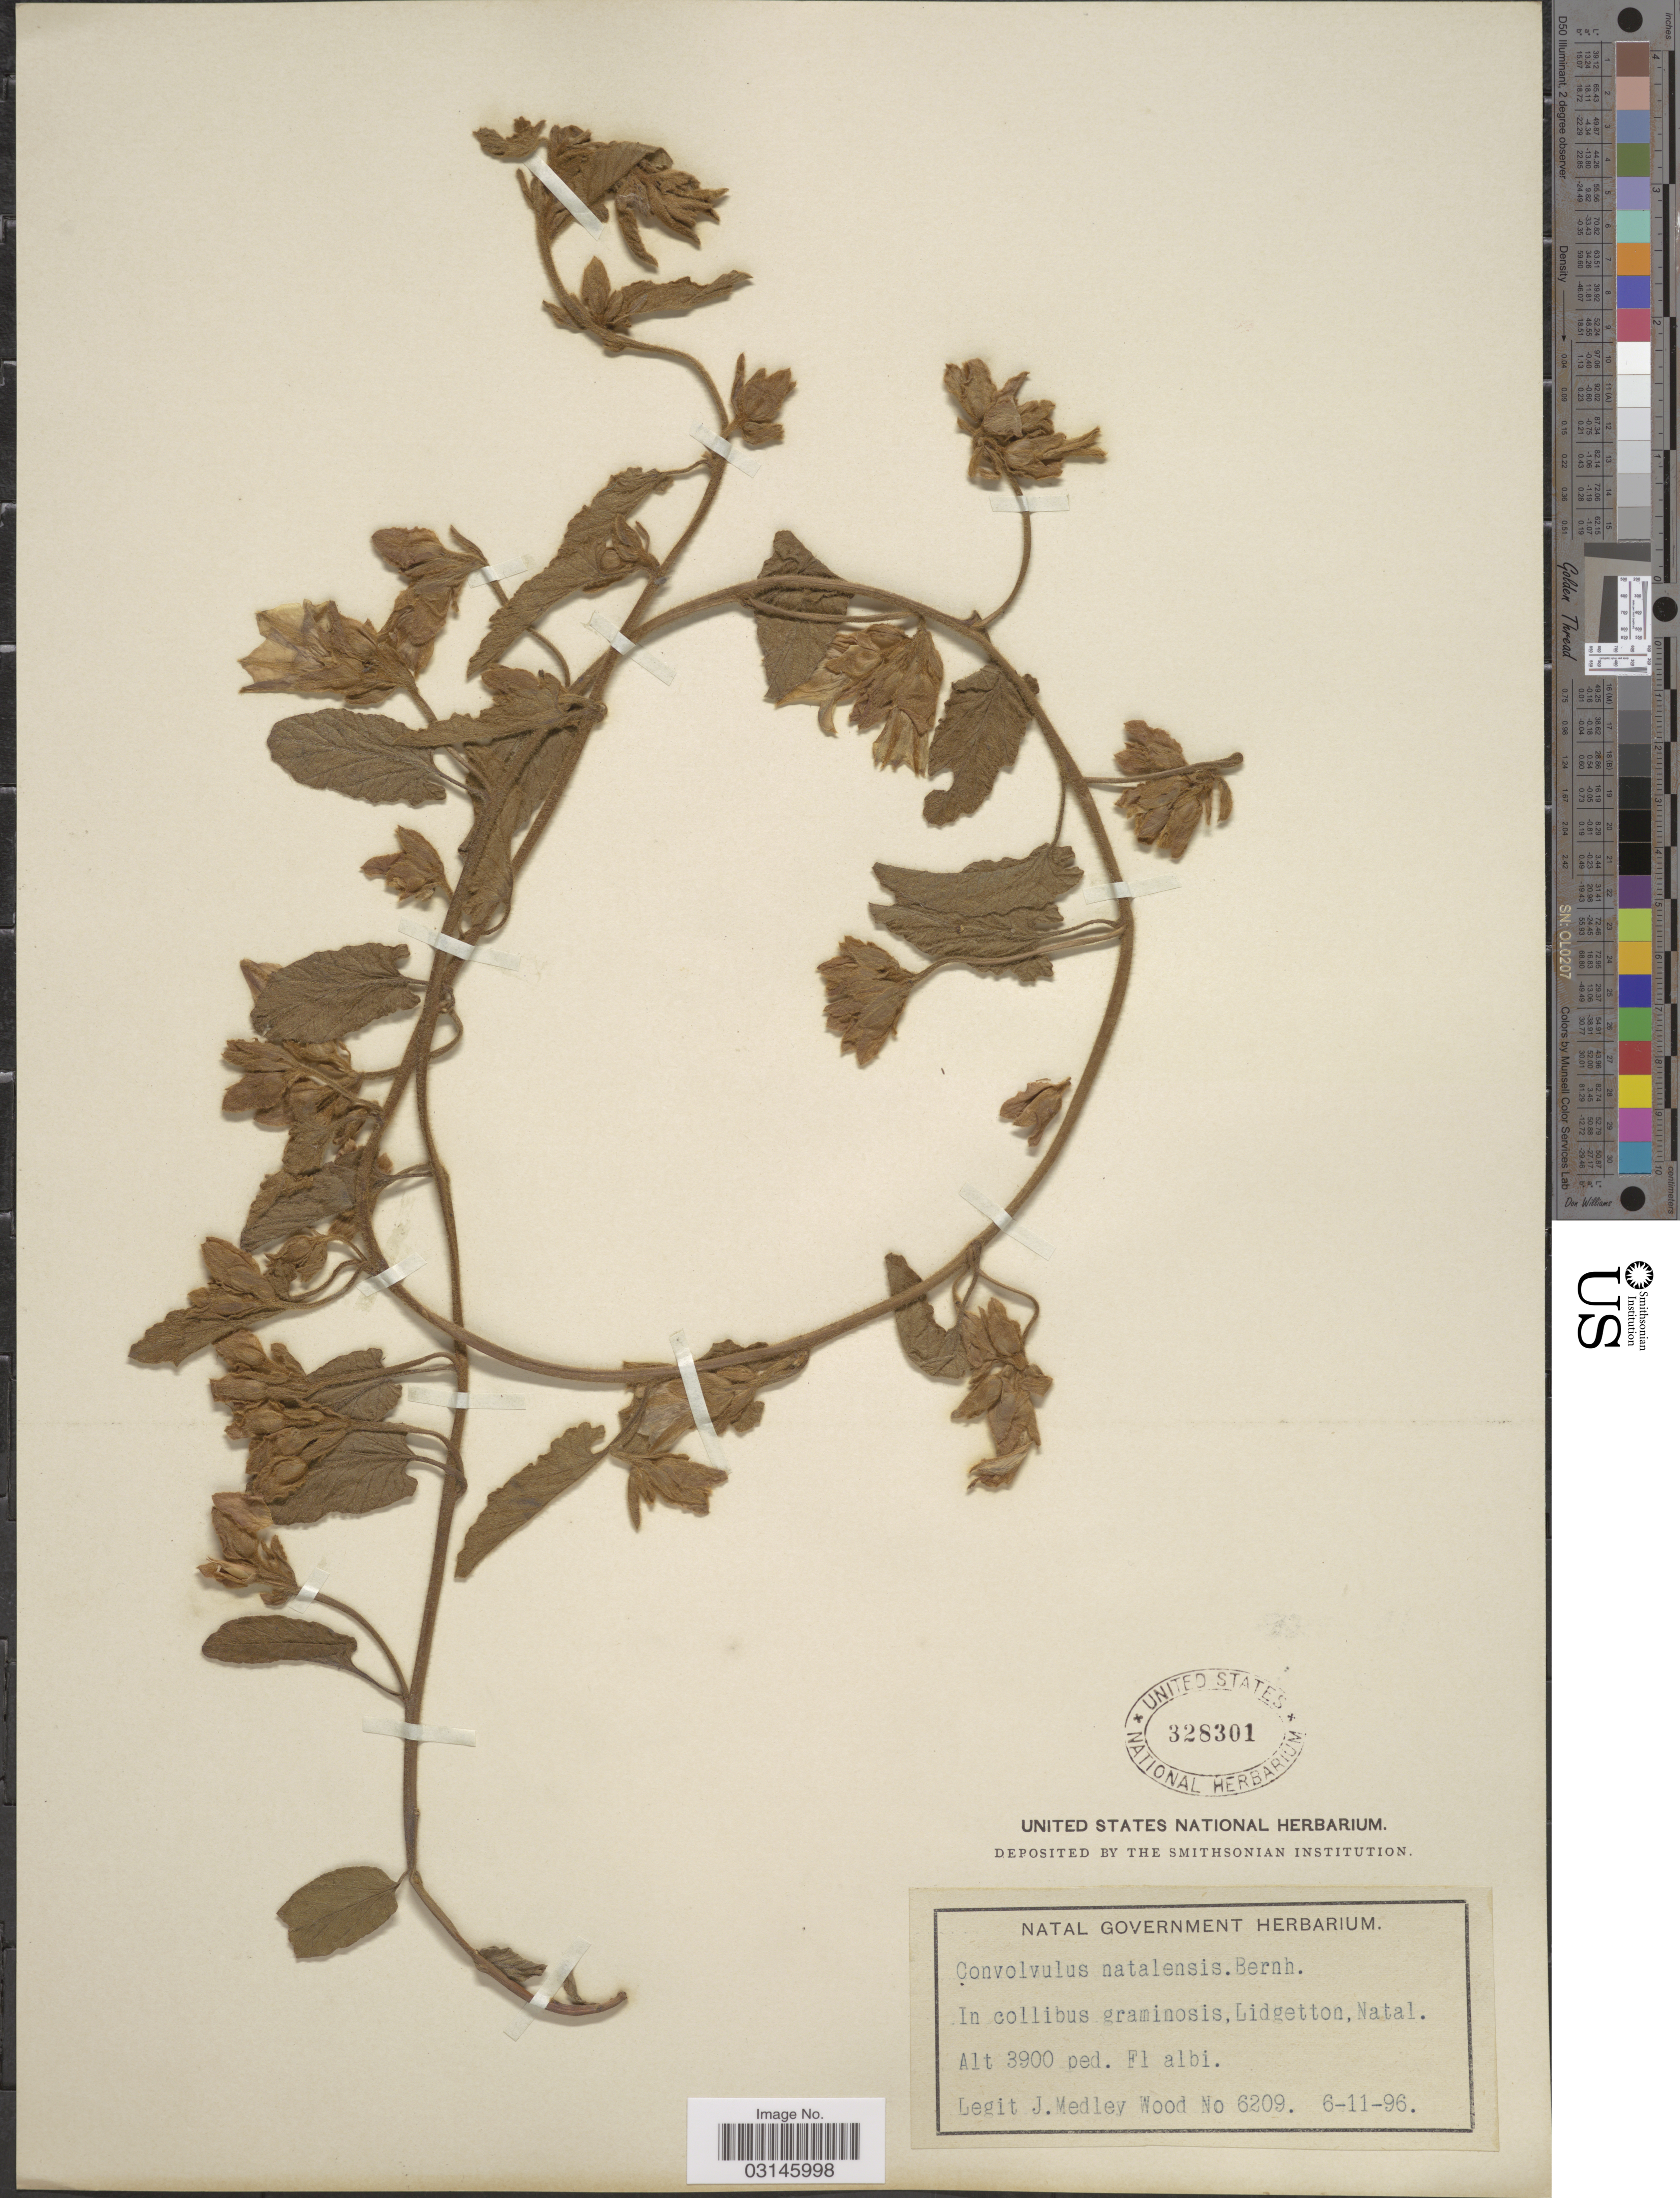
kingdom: Plantae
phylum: Tracheophyta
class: Magnoliopsida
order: Solanales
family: Convolvulaceae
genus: Convolvulus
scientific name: Convolvulus natalensis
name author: Bernh.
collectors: J. Medley Wood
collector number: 6209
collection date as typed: Transcribed d/m/y: 6/11/96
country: South Africa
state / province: KwaZulu-Natal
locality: In collibus graminosis, Lidgetton, Natal.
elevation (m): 1189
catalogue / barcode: US 328301